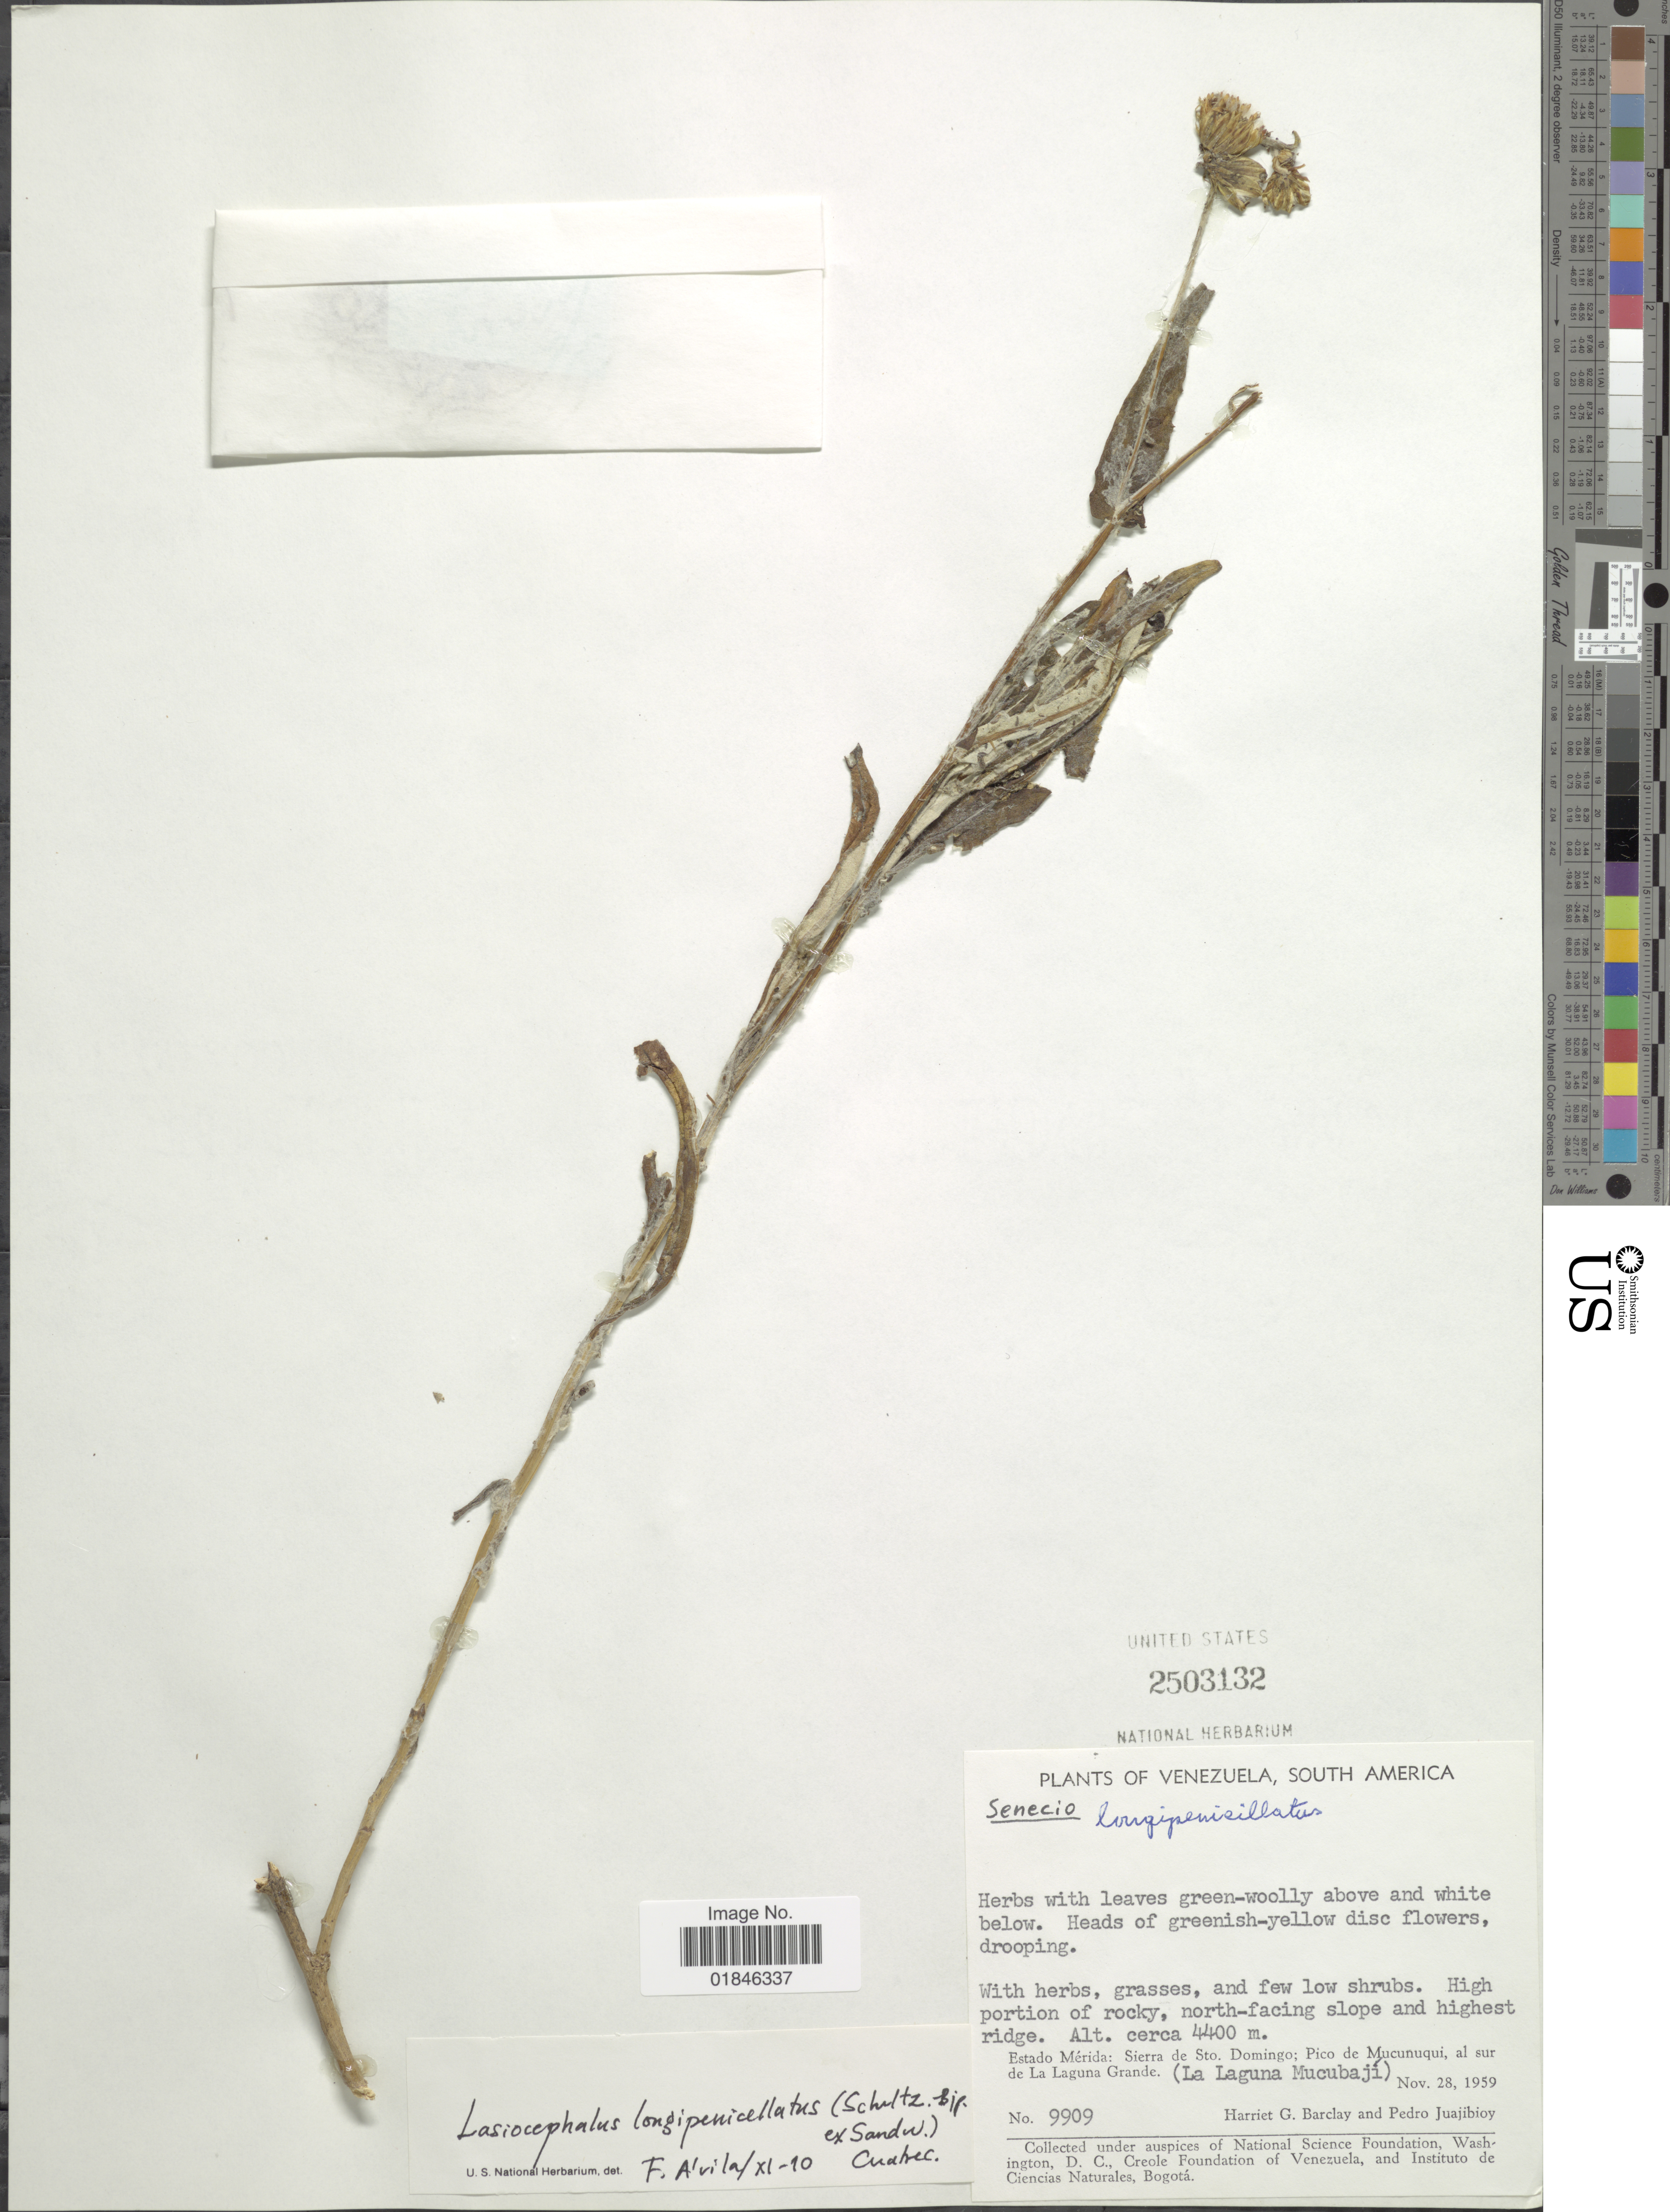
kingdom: Plantae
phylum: Tracheophyta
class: Magnoliopsida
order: Asterales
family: Asteraceae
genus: Senecio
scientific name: Senecio otophorus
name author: Wedd.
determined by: Salomon, Luciana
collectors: H. G. Barclay & P. Juajibioy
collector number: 9909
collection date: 1959-11-28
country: Venezuela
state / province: Mérida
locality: Estado Merida: Sierra do Sto. Domingo; Pico de Mucunuqui, al sur de La Laguna Grande (La Laguna Mucubaji).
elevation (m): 4400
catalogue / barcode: US 2503132